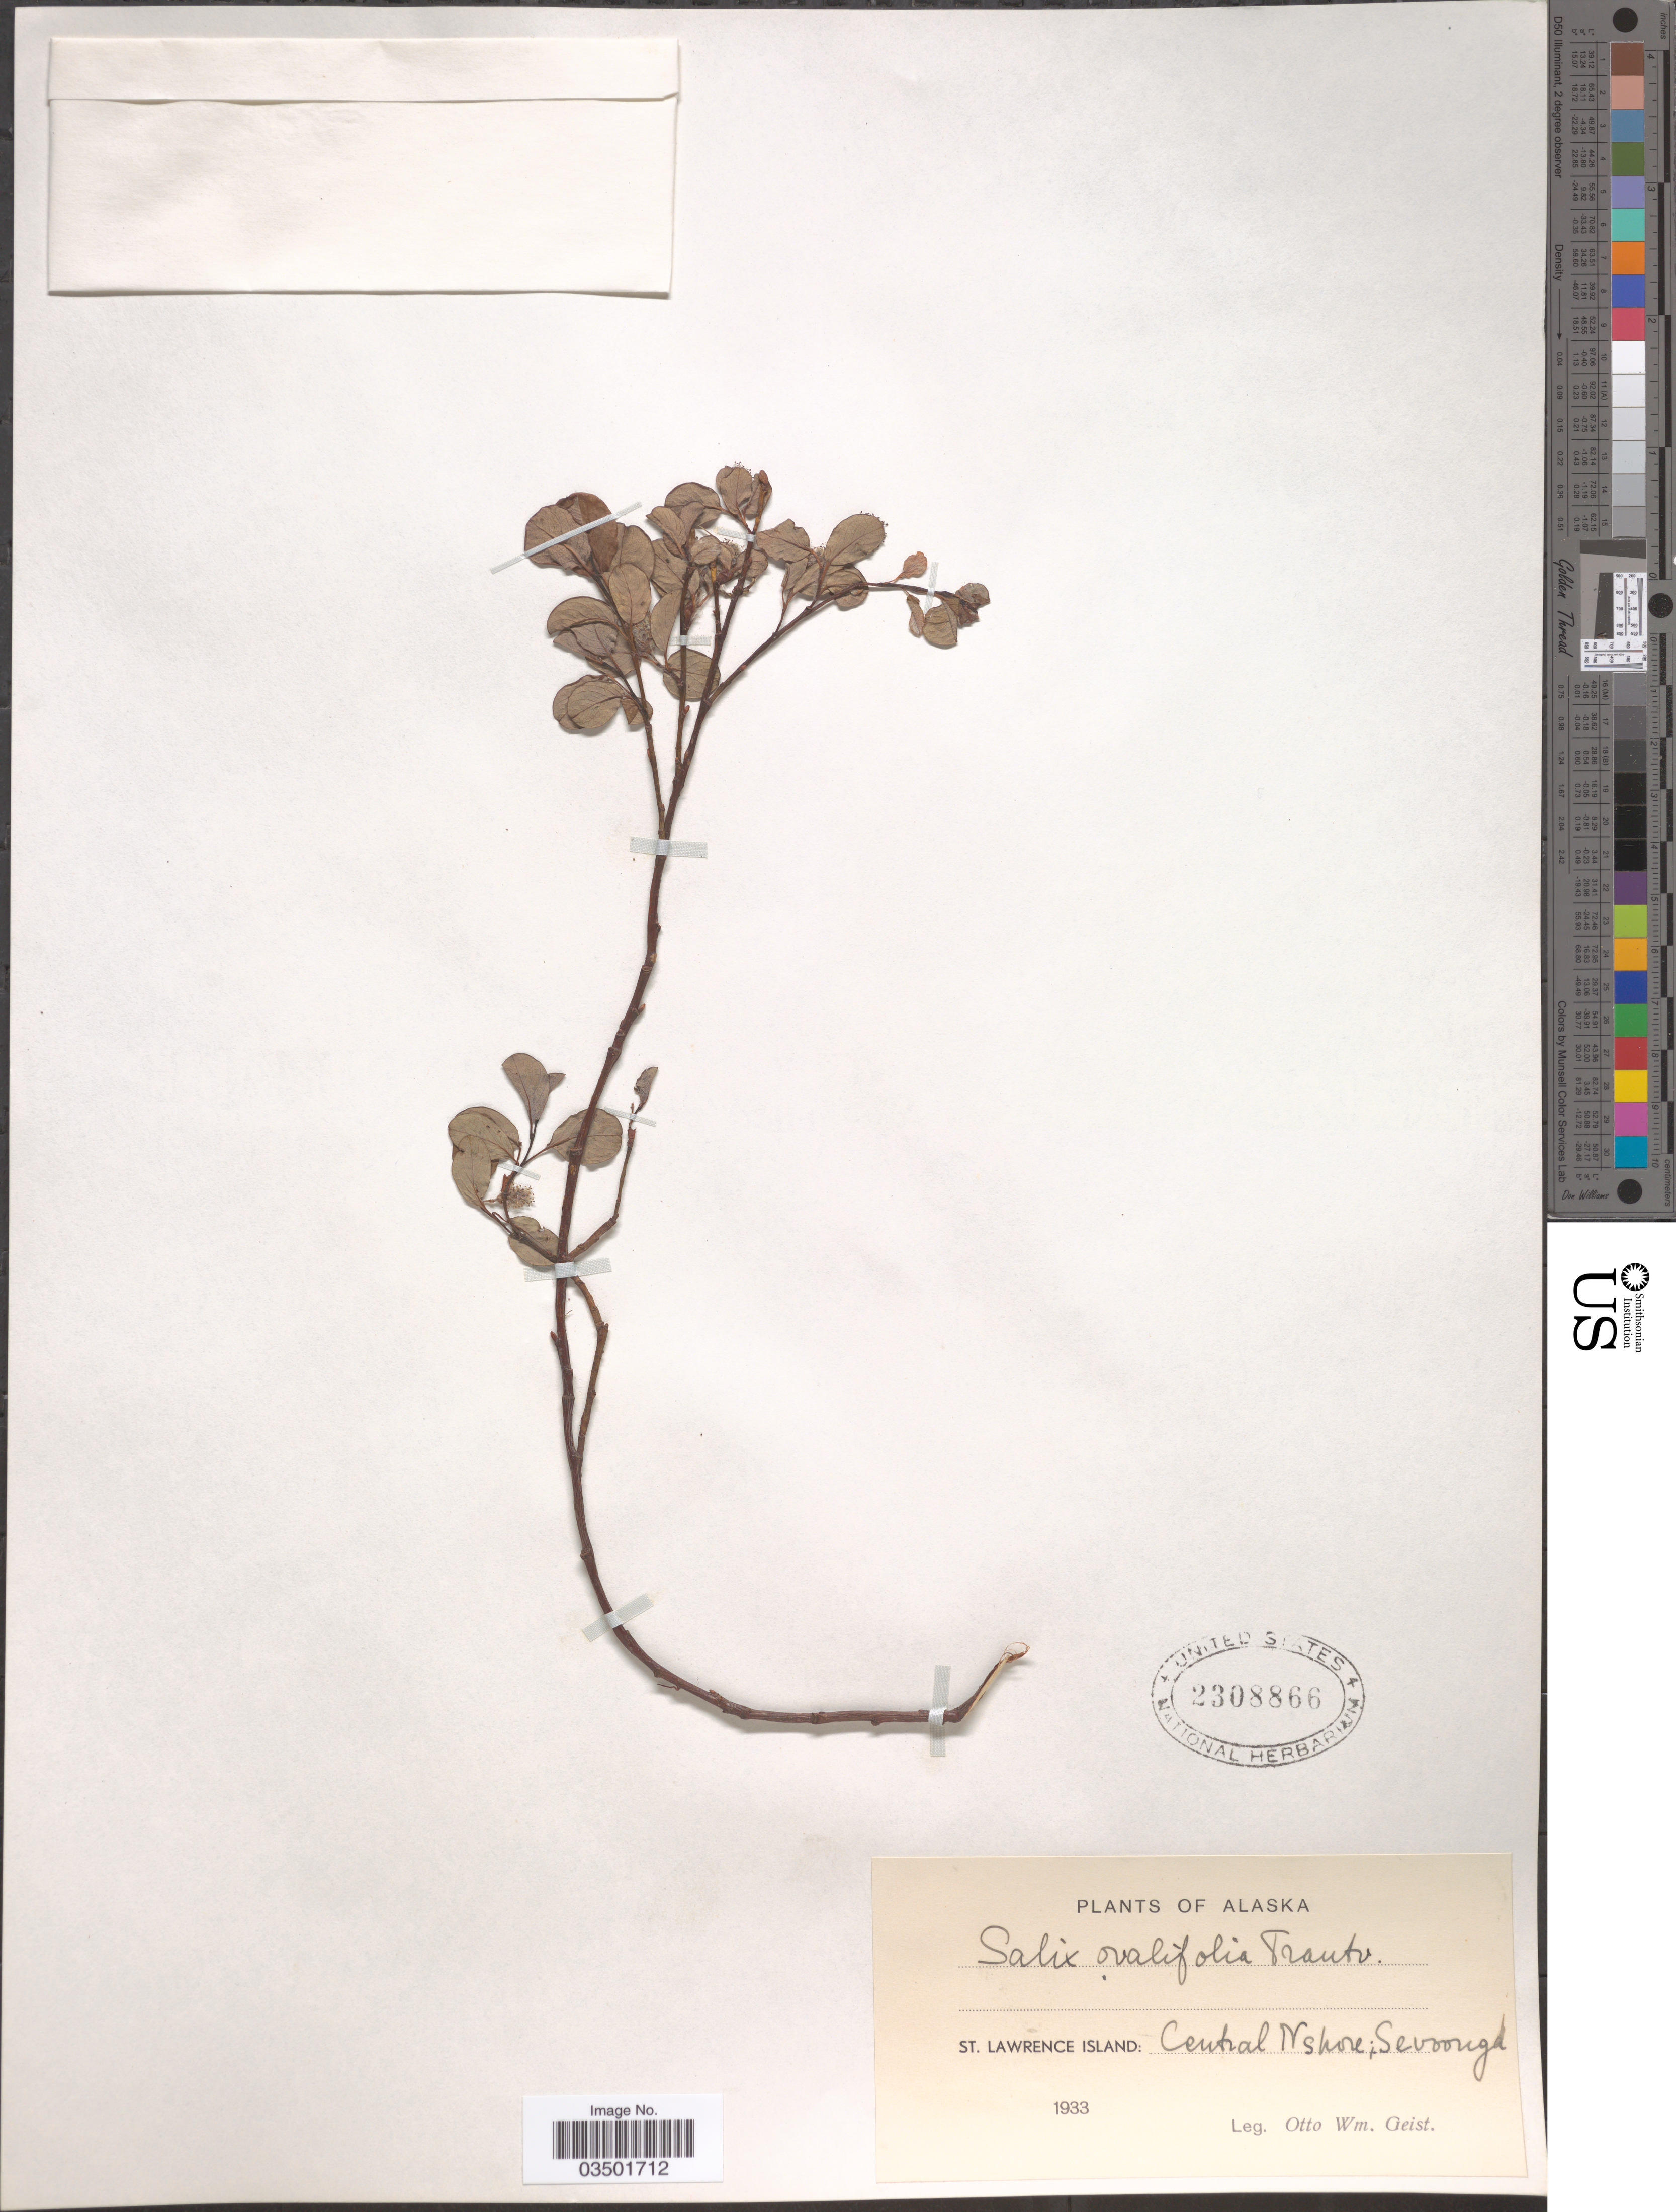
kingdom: Plantae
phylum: Tracheophyta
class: Magnoliopsida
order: Malpighiales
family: Salicaceae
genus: Salix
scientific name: Salix ovalifolia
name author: Trautv.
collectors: O. Geist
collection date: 1933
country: United States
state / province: Alaska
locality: St. Lawrence Island: Central N shore; Sevoonga.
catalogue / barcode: US 2308866